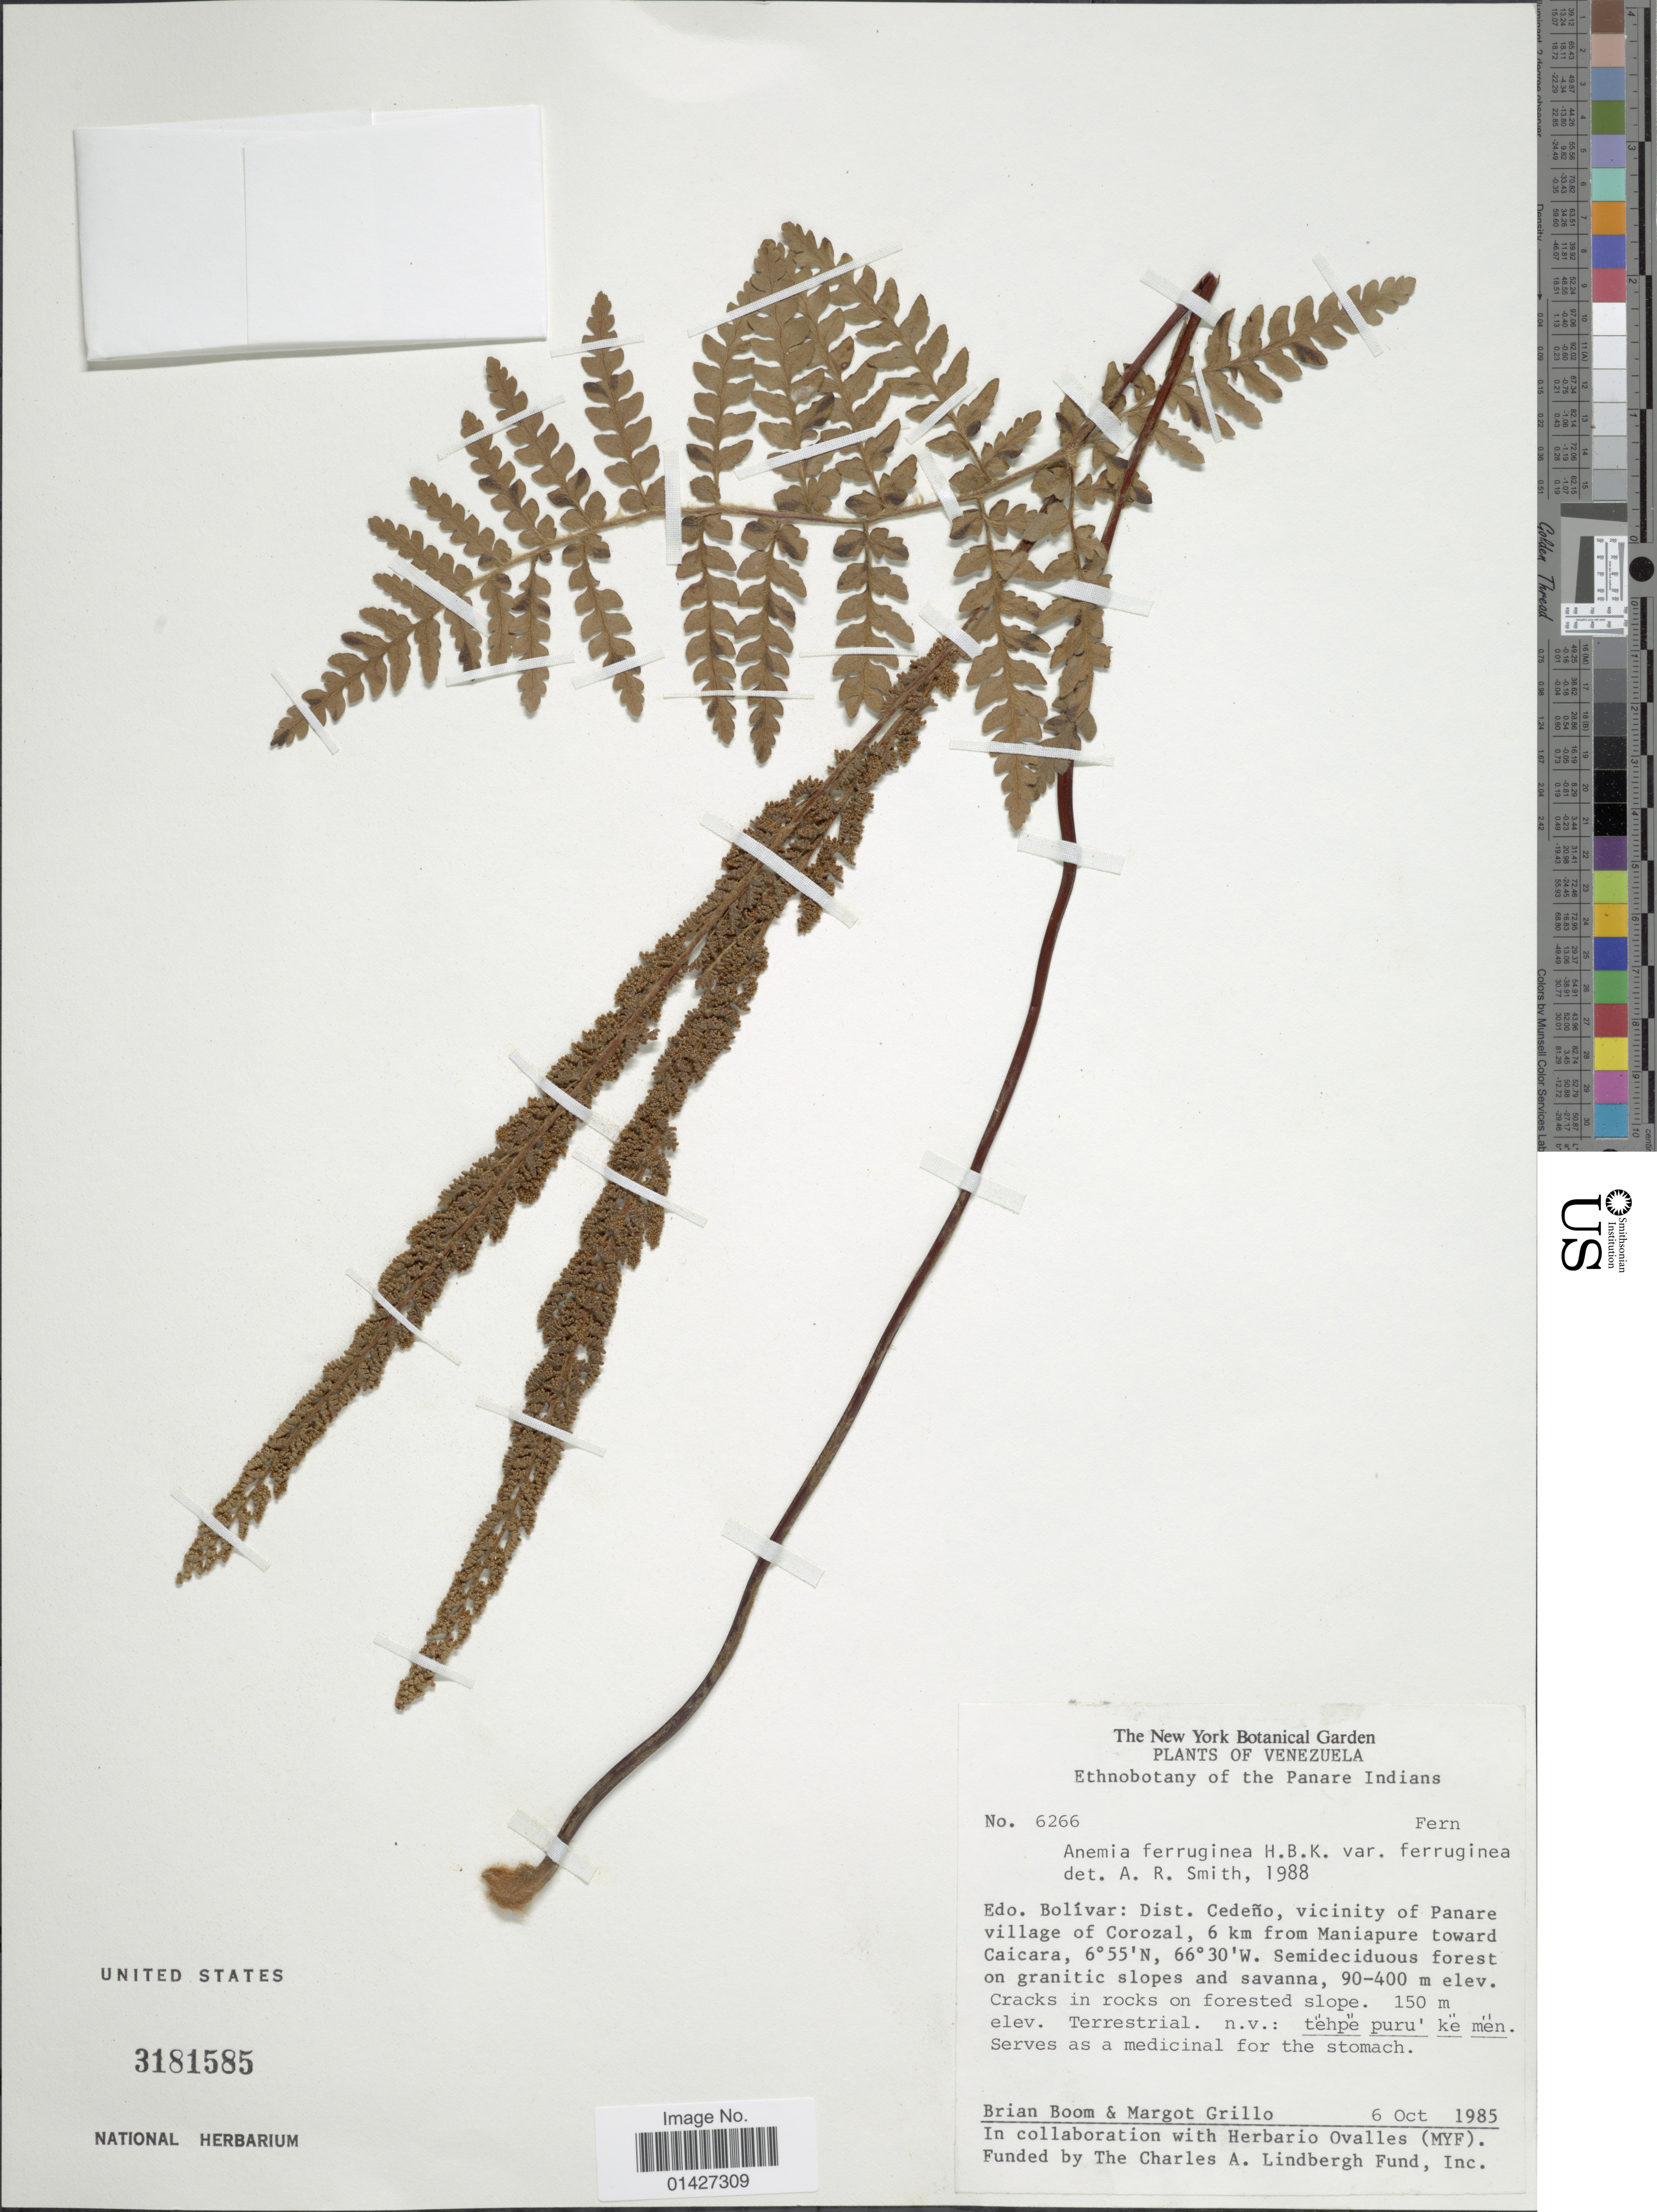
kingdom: Plantae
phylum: Tracheophyta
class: Polypodiopsida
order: Schizaeales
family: Anemiaceae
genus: Anemia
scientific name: Anemia ferruginea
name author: Kunth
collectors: B. M. Boom & M. Grillo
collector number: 6266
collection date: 1985-10-06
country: Venezuela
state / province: Bolivar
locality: Edo. Bolívar; Dist. Cedeño, vicinity of Parane village of Corozal, 6 km from Maniapure toward Caicara, Semideciduous forest on granitic slopes and savanna. Cracks in rocks on forested slope. Terrestrial.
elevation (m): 150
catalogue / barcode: US 3181585